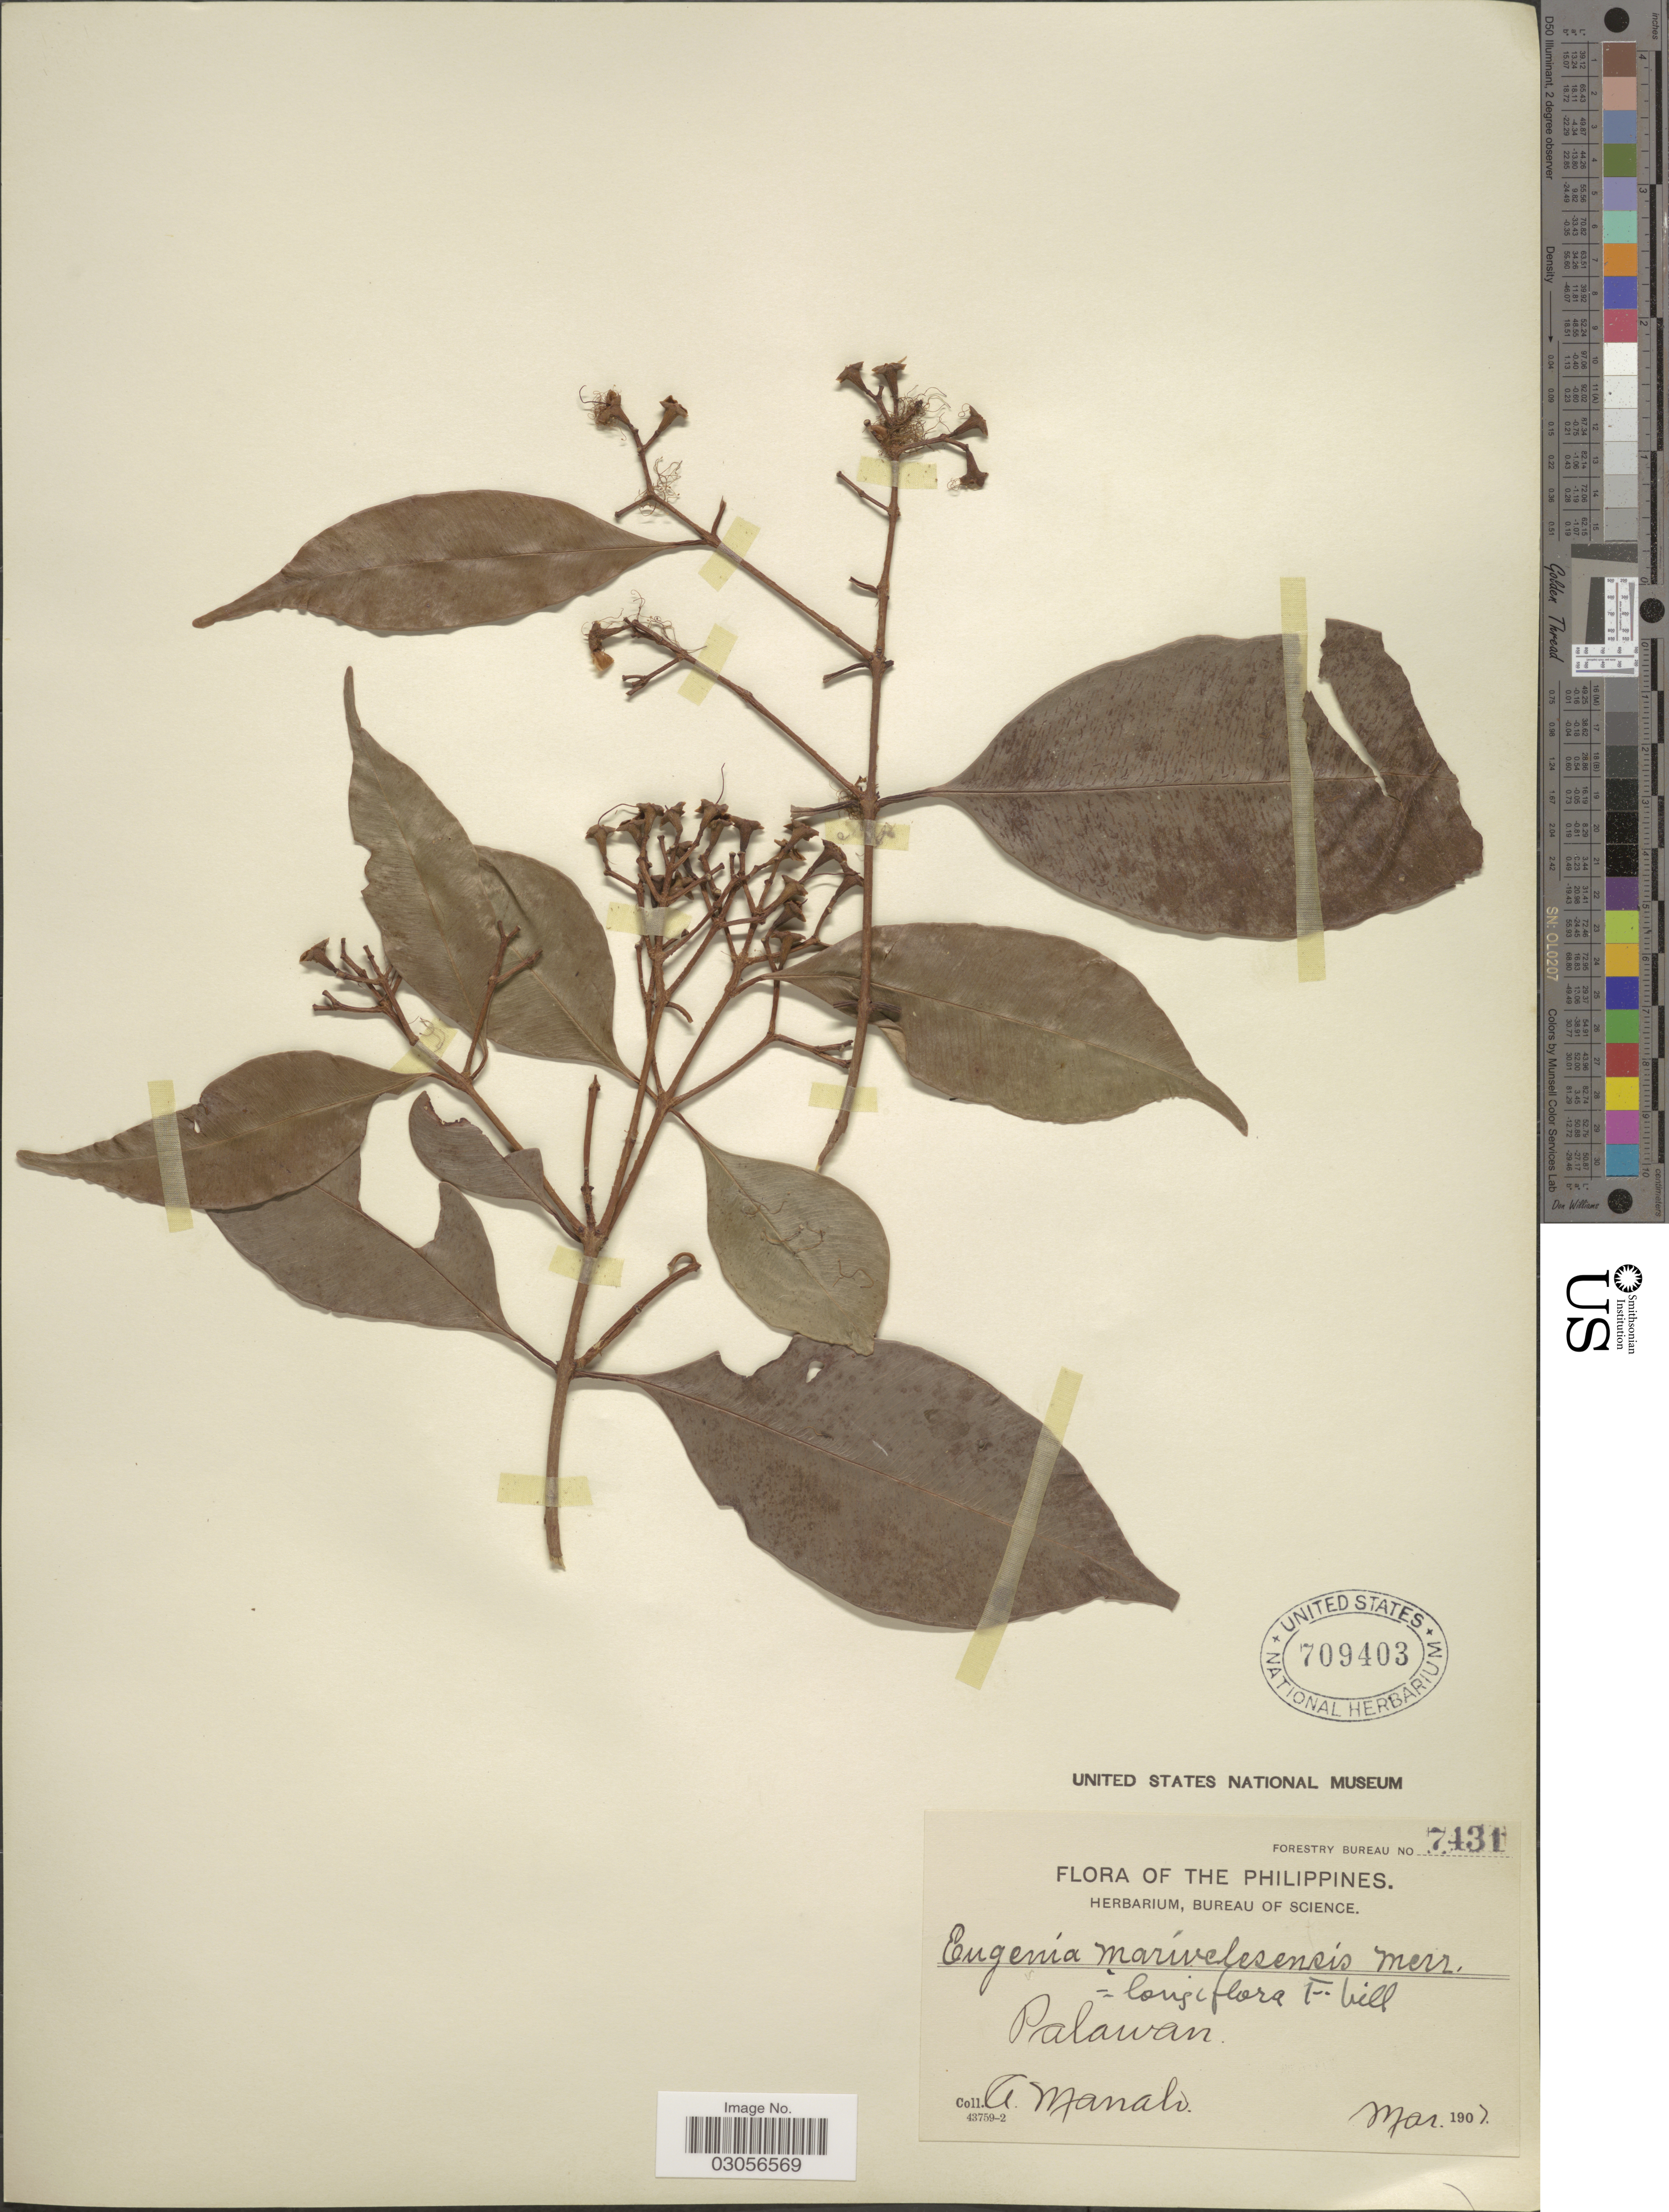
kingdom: Plantae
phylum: Tracheophyta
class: Magnoliopsida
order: Myrtales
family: Myrtaceae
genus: Syzygium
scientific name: Syzygium cerasiforme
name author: (Blume) Merr. & L.M. Perry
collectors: A. Manalo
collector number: Forestry Bureau 7431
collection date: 1907-03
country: Philippines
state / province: Mimaropa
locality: Palawan.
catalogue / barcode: US 709403